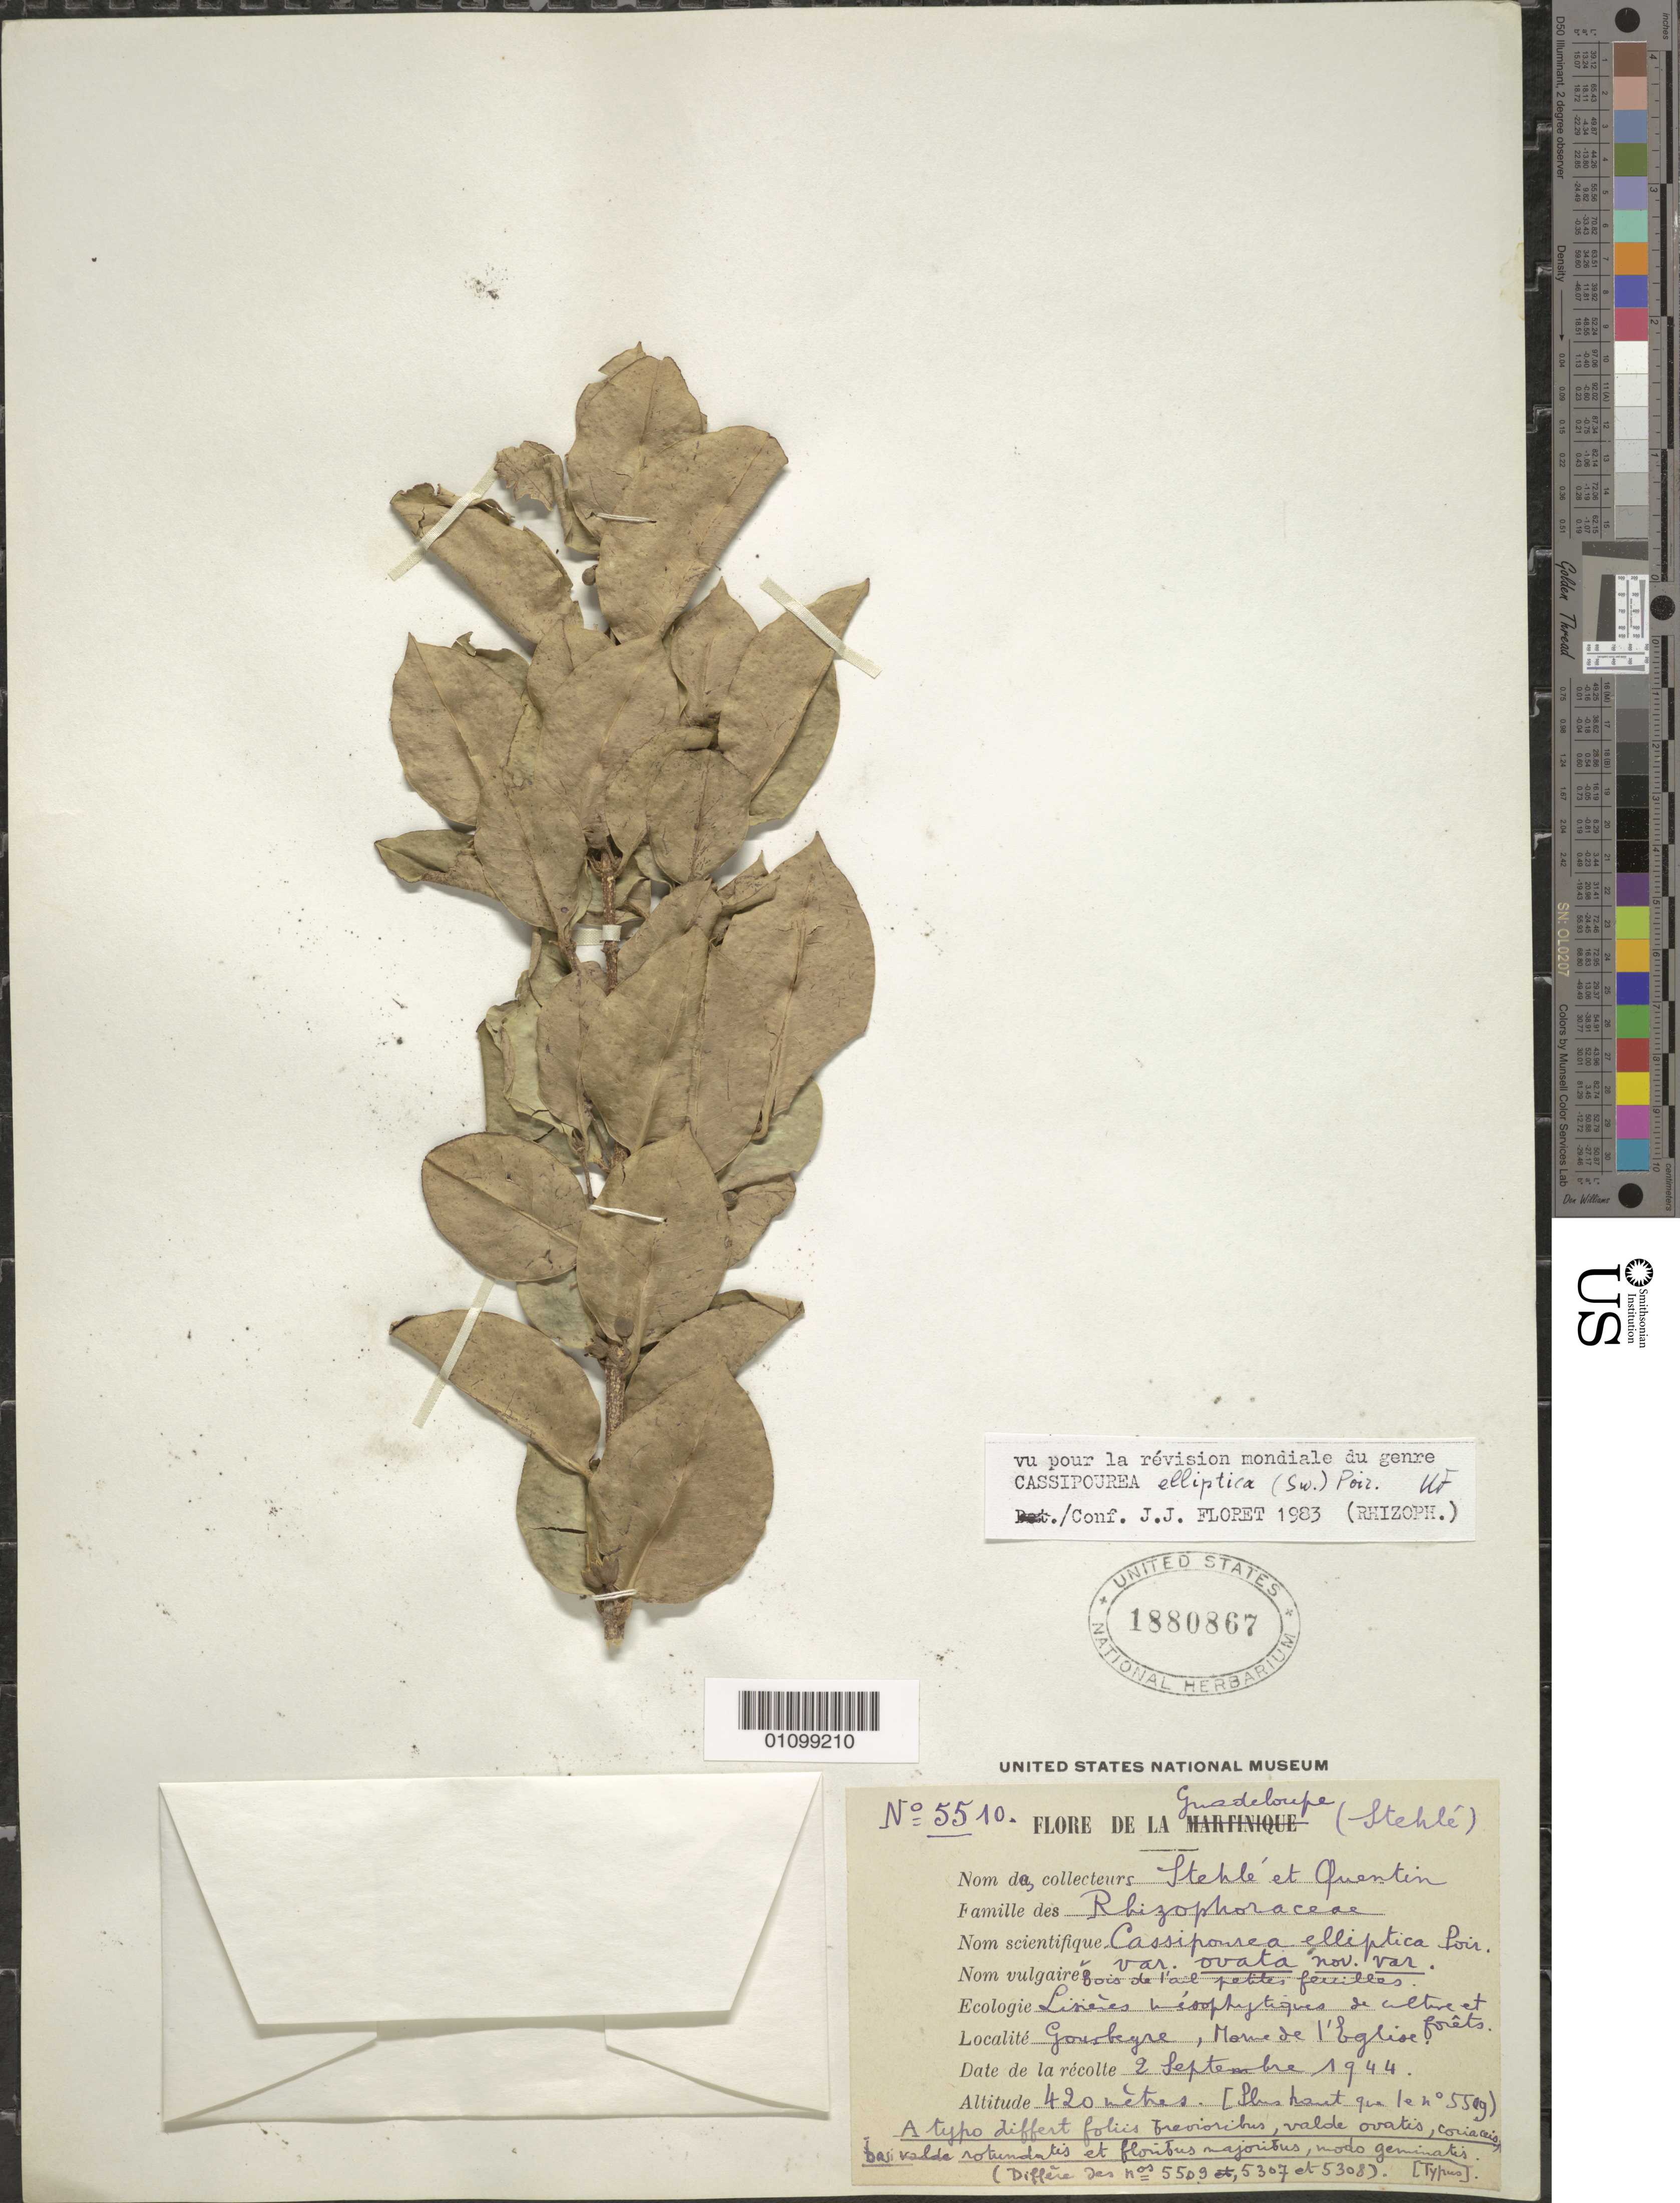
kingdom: Plantae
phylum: Tracheophyta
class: Magnoliopsida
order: Malpighiales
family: Rhizophoraceae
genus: Cassipourea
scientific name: Cassipourea elliptica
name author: (Sw.) Poir.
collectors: H. Stehlé & L. Quentin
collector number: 5510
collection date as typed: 02 Sep 1944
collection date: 1944-09-02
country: Guadeloupe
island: Basse Terre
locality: Lineres mesophytiques de culture et forets. Gourbeyre, Mome de l'loglise.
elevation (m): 420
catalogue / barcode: US 1880867